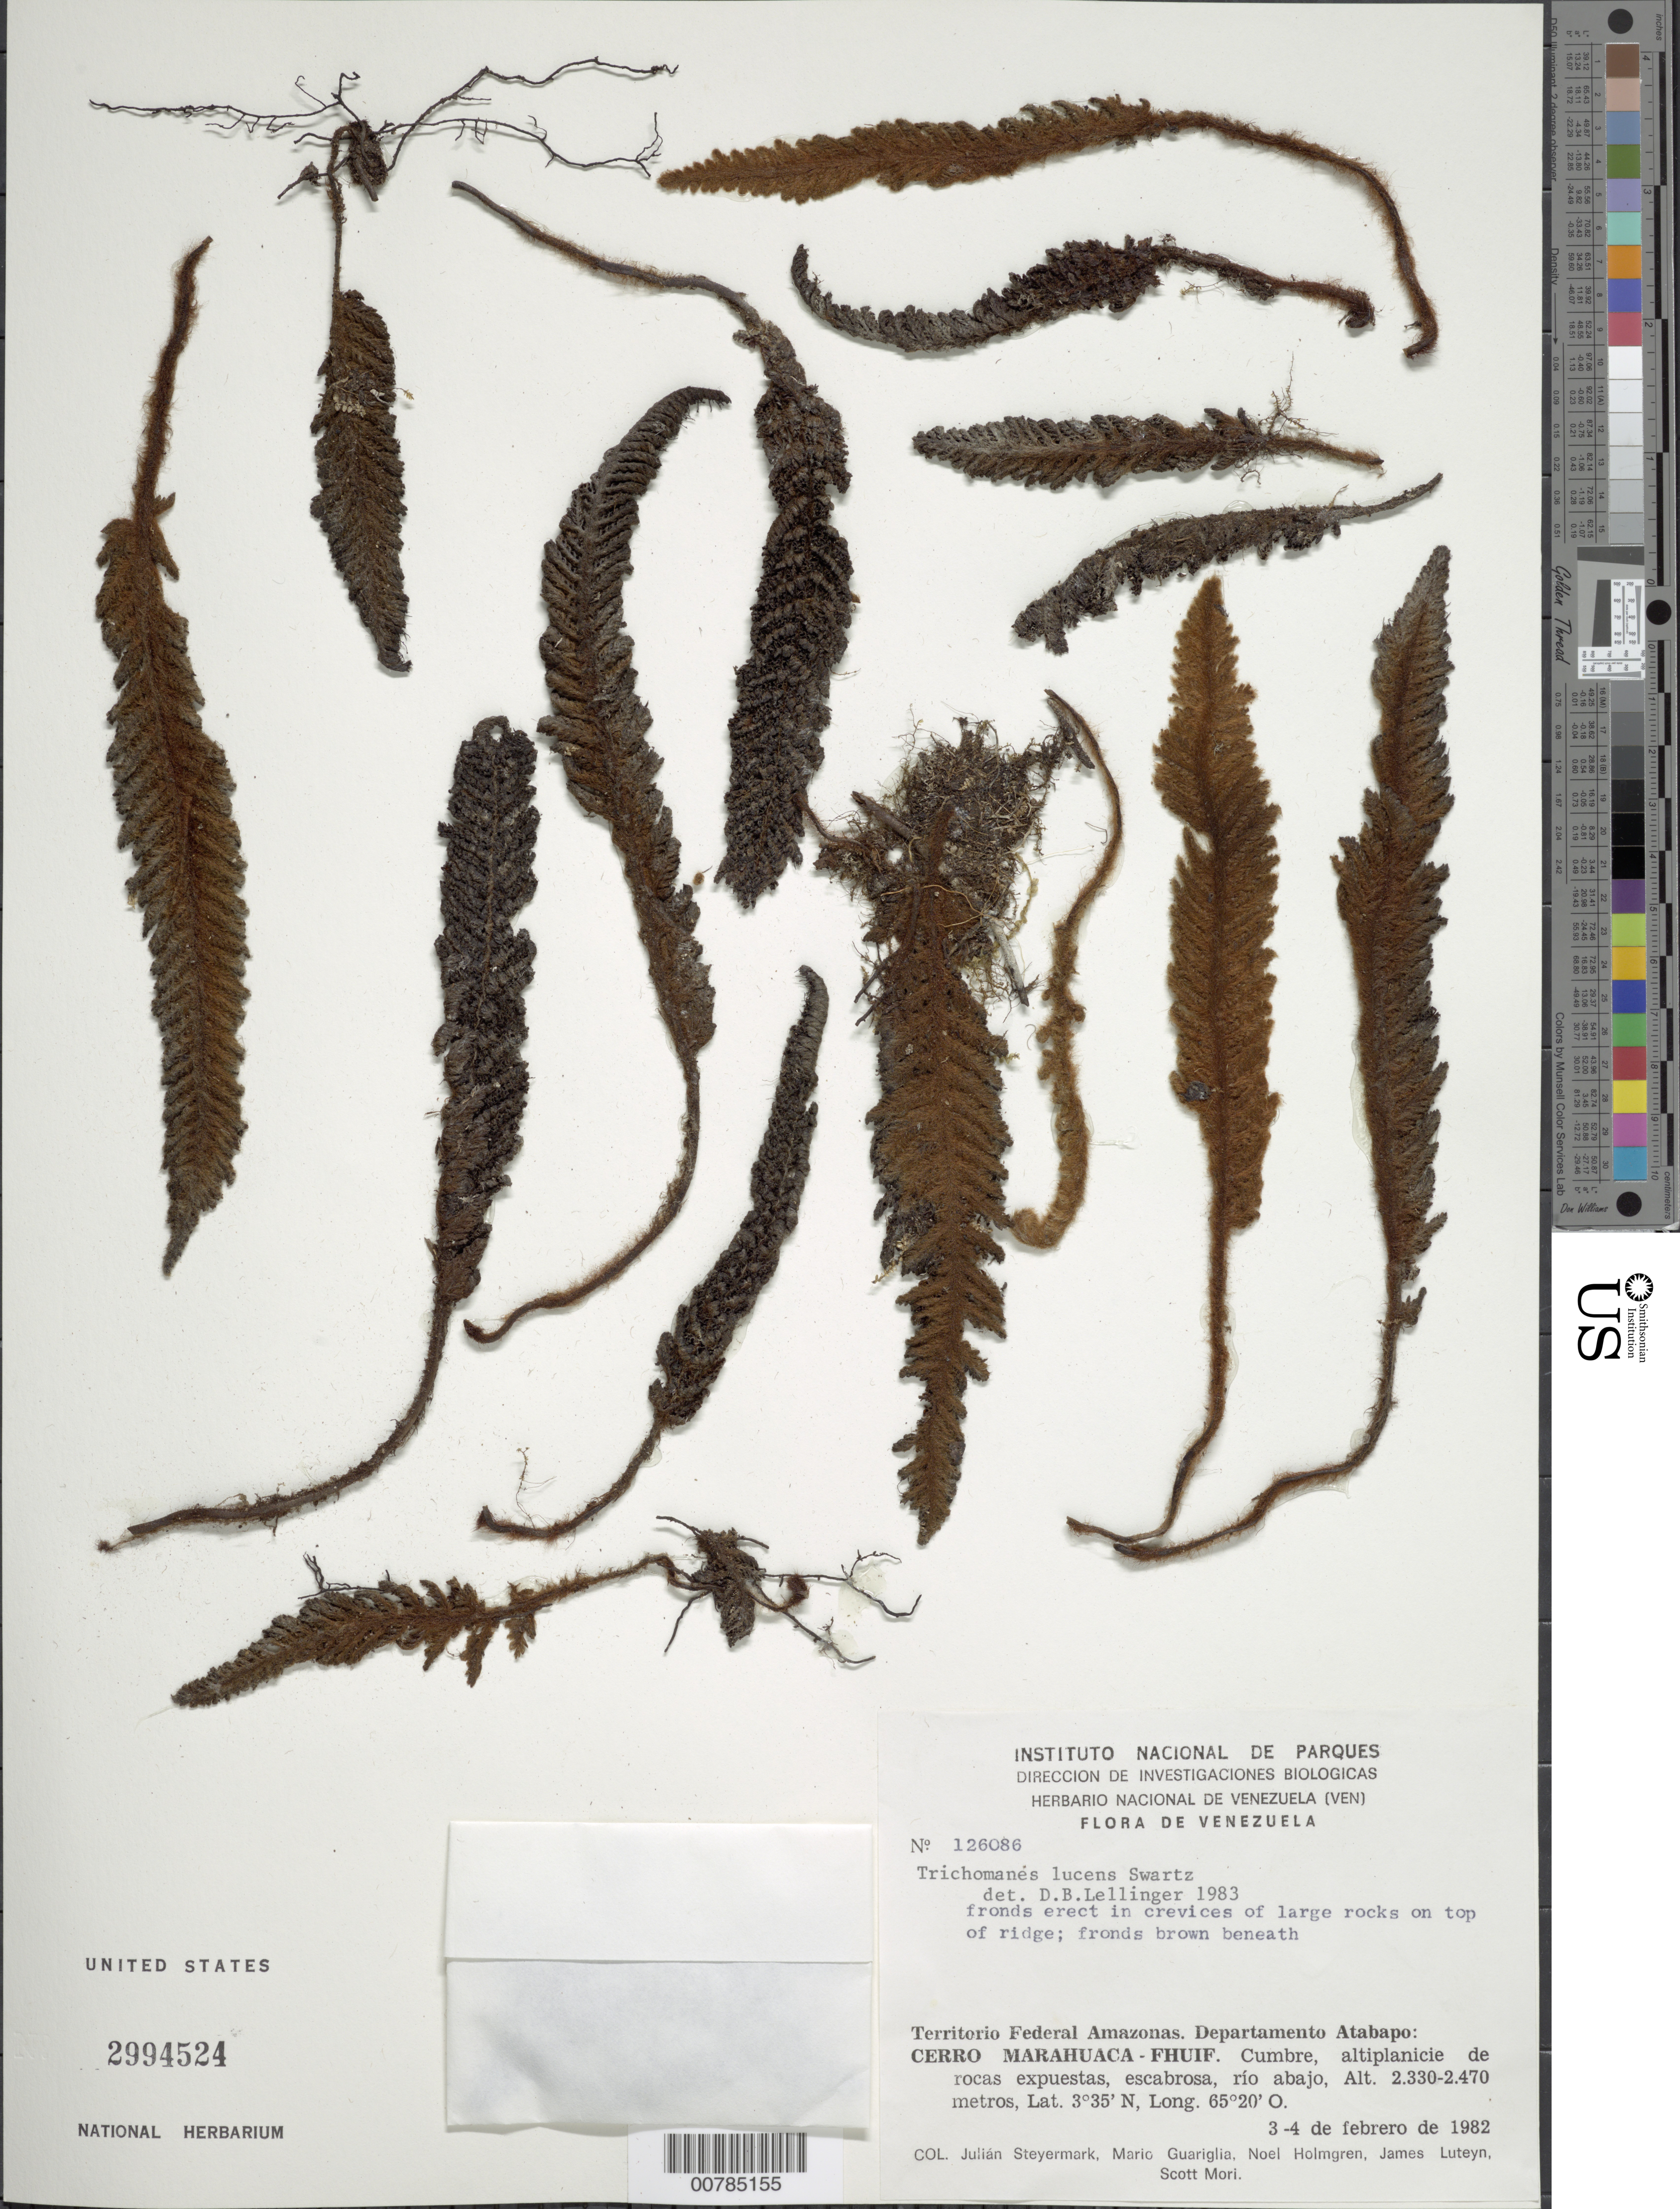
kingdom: Plantae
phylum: Tracheophyta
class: Polypodiopsida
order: Hymenophyllales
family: Hymenophyllaceae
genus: Trichomanes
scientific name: Trichomanes lucens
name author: Sw.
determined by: Lellinger, David B., (BOT), Smithsonian Institution - National Museum of Natural History (UNITED STATES)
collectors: J. Steyermark, M. Guariglia P., N. H. Holmgren, J. L. Luteyn & S. Mori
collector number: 126086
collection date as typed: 3-Feb-82 to 4-Feb-82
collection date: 1982-02-03/1982-02-04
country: Venezuela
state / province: Amazonas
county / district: Atabapo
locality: Cerro Marahuaca-Fhuif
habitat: Crevices of large rocks on top of ridge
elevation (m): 2330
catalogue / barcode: US 2994524